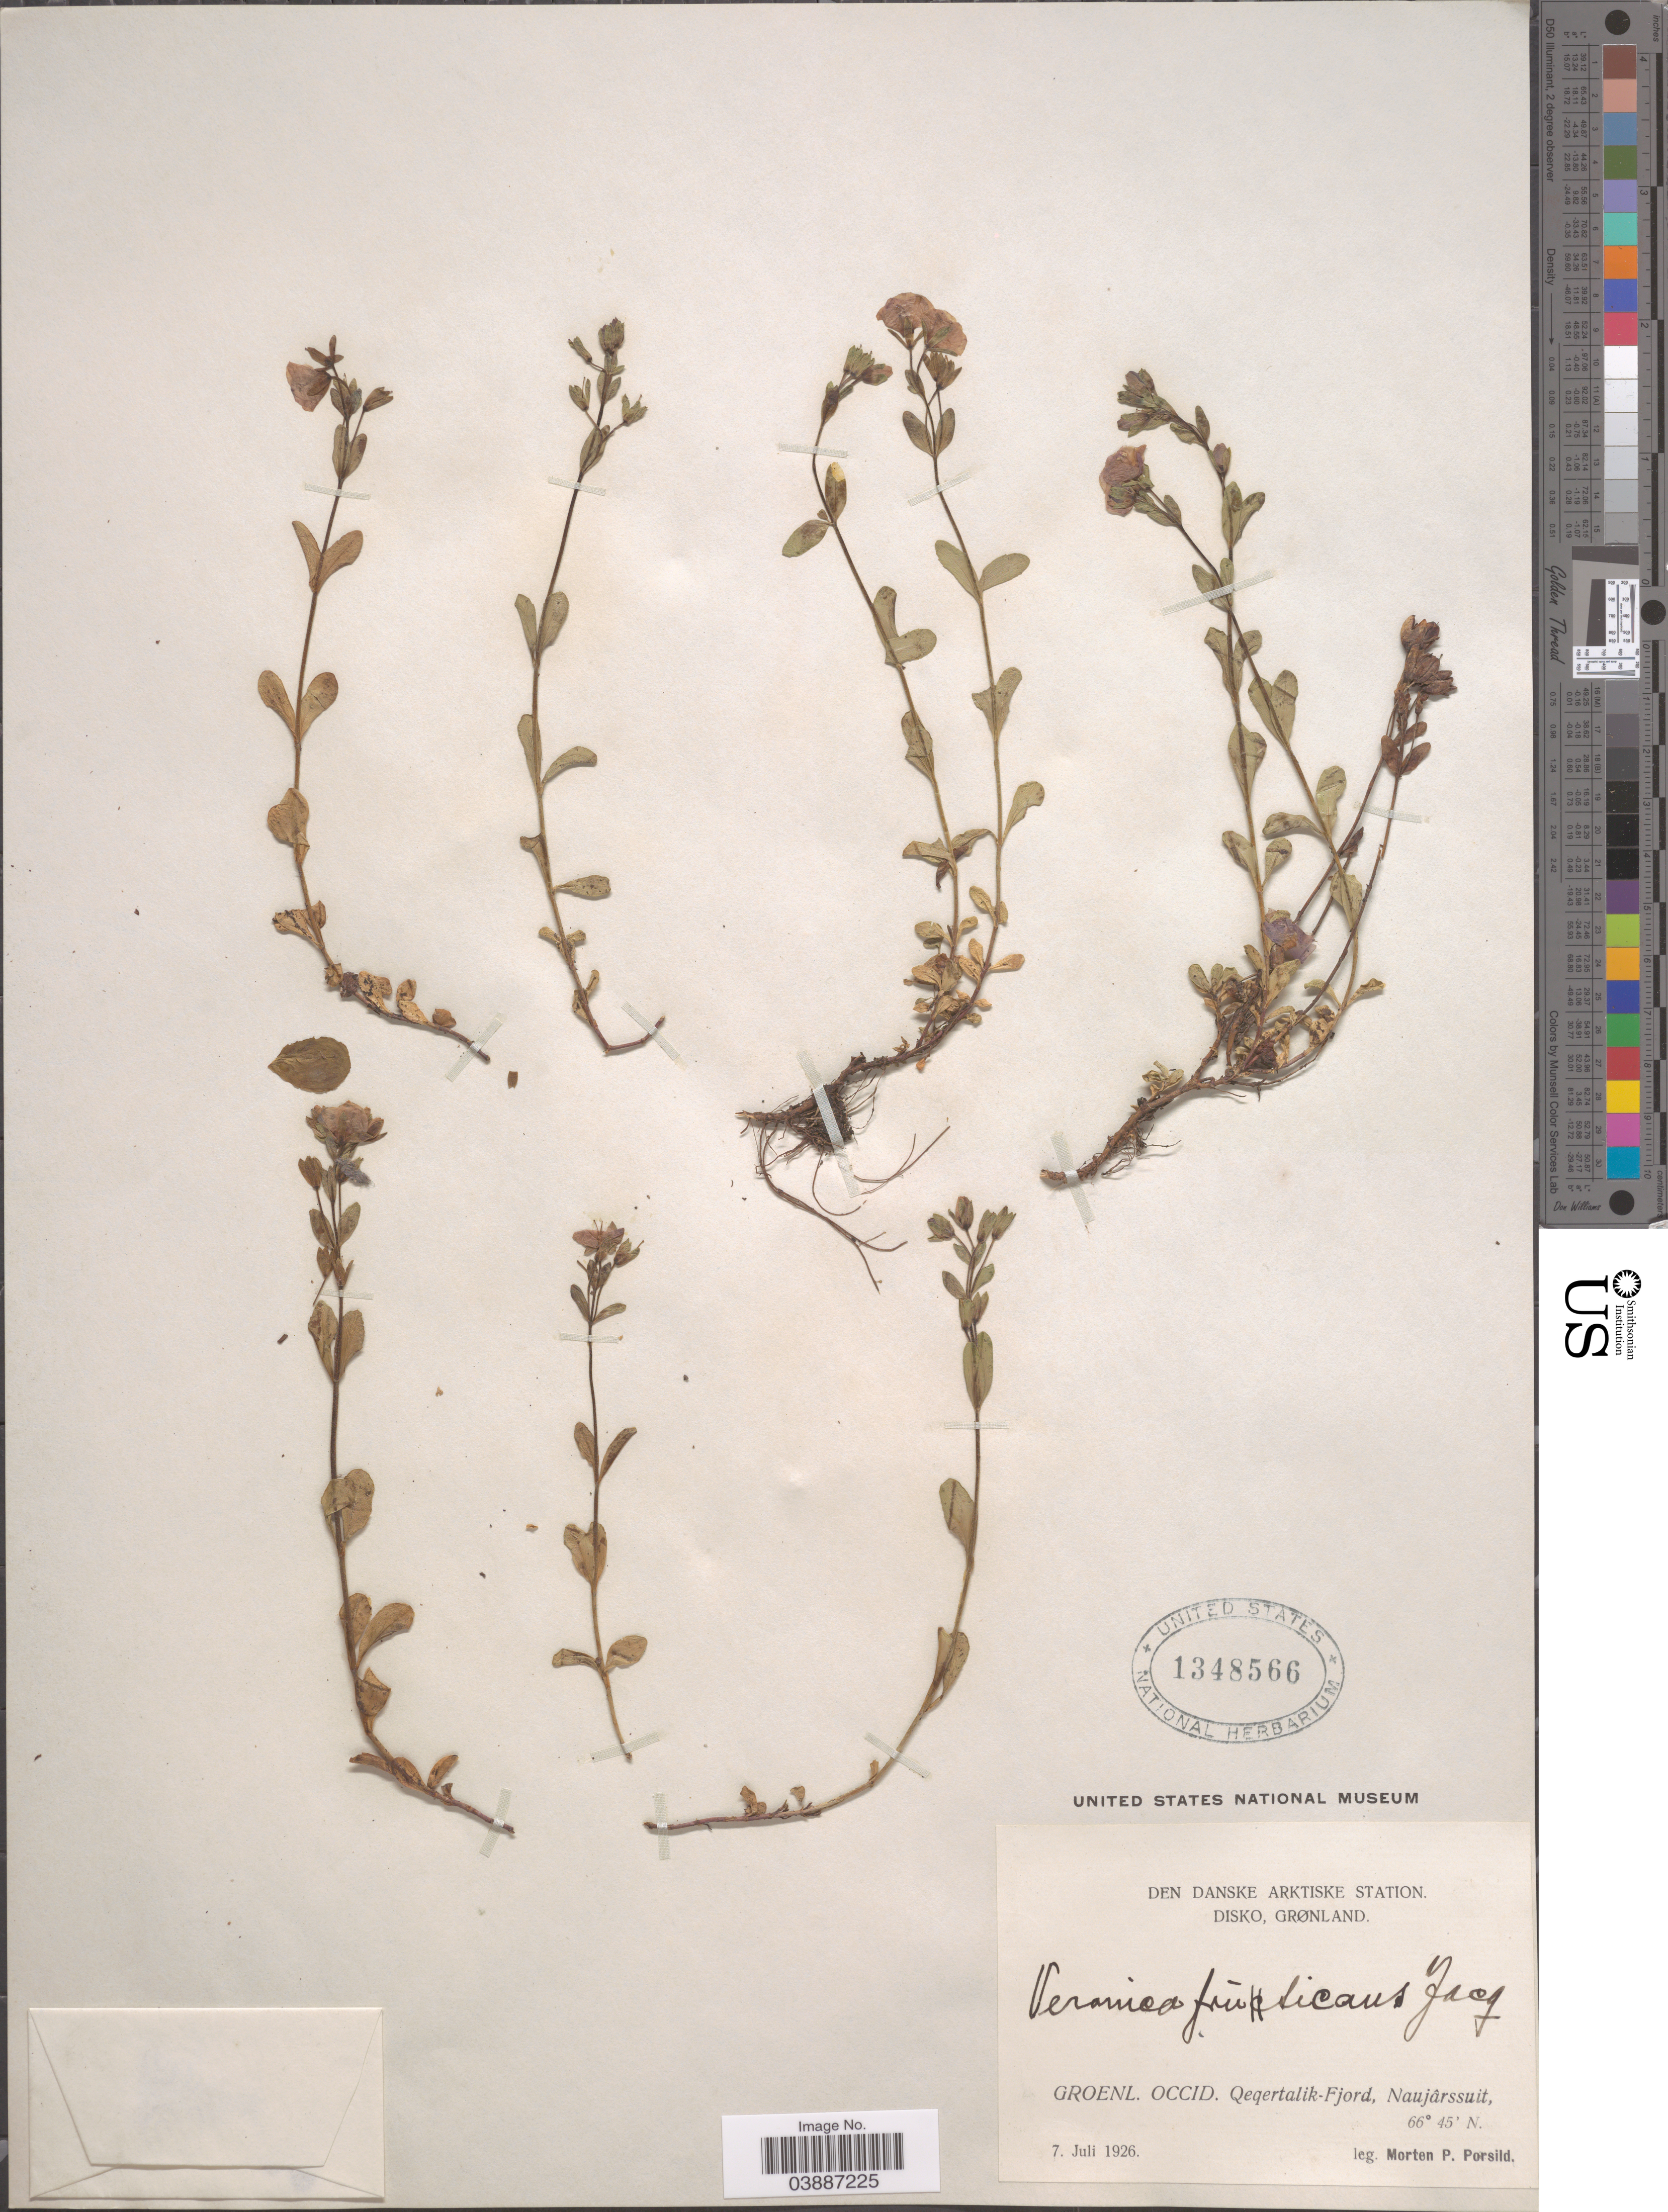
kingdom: Plantae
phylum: Tracheophyta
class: Magnoliopsida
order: Lamiales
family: Plantaginaceae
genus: Veronica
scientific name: Veronica fruticans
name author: Jacq.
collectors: M. P. Porsild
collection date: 1926-07-07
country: Greenland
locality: Den Danske Arktiske Station. Disko, Grønland. Groenl. Occid. Qeqertalik-Fjord, Naujârssuit.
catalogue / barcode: US 1348566